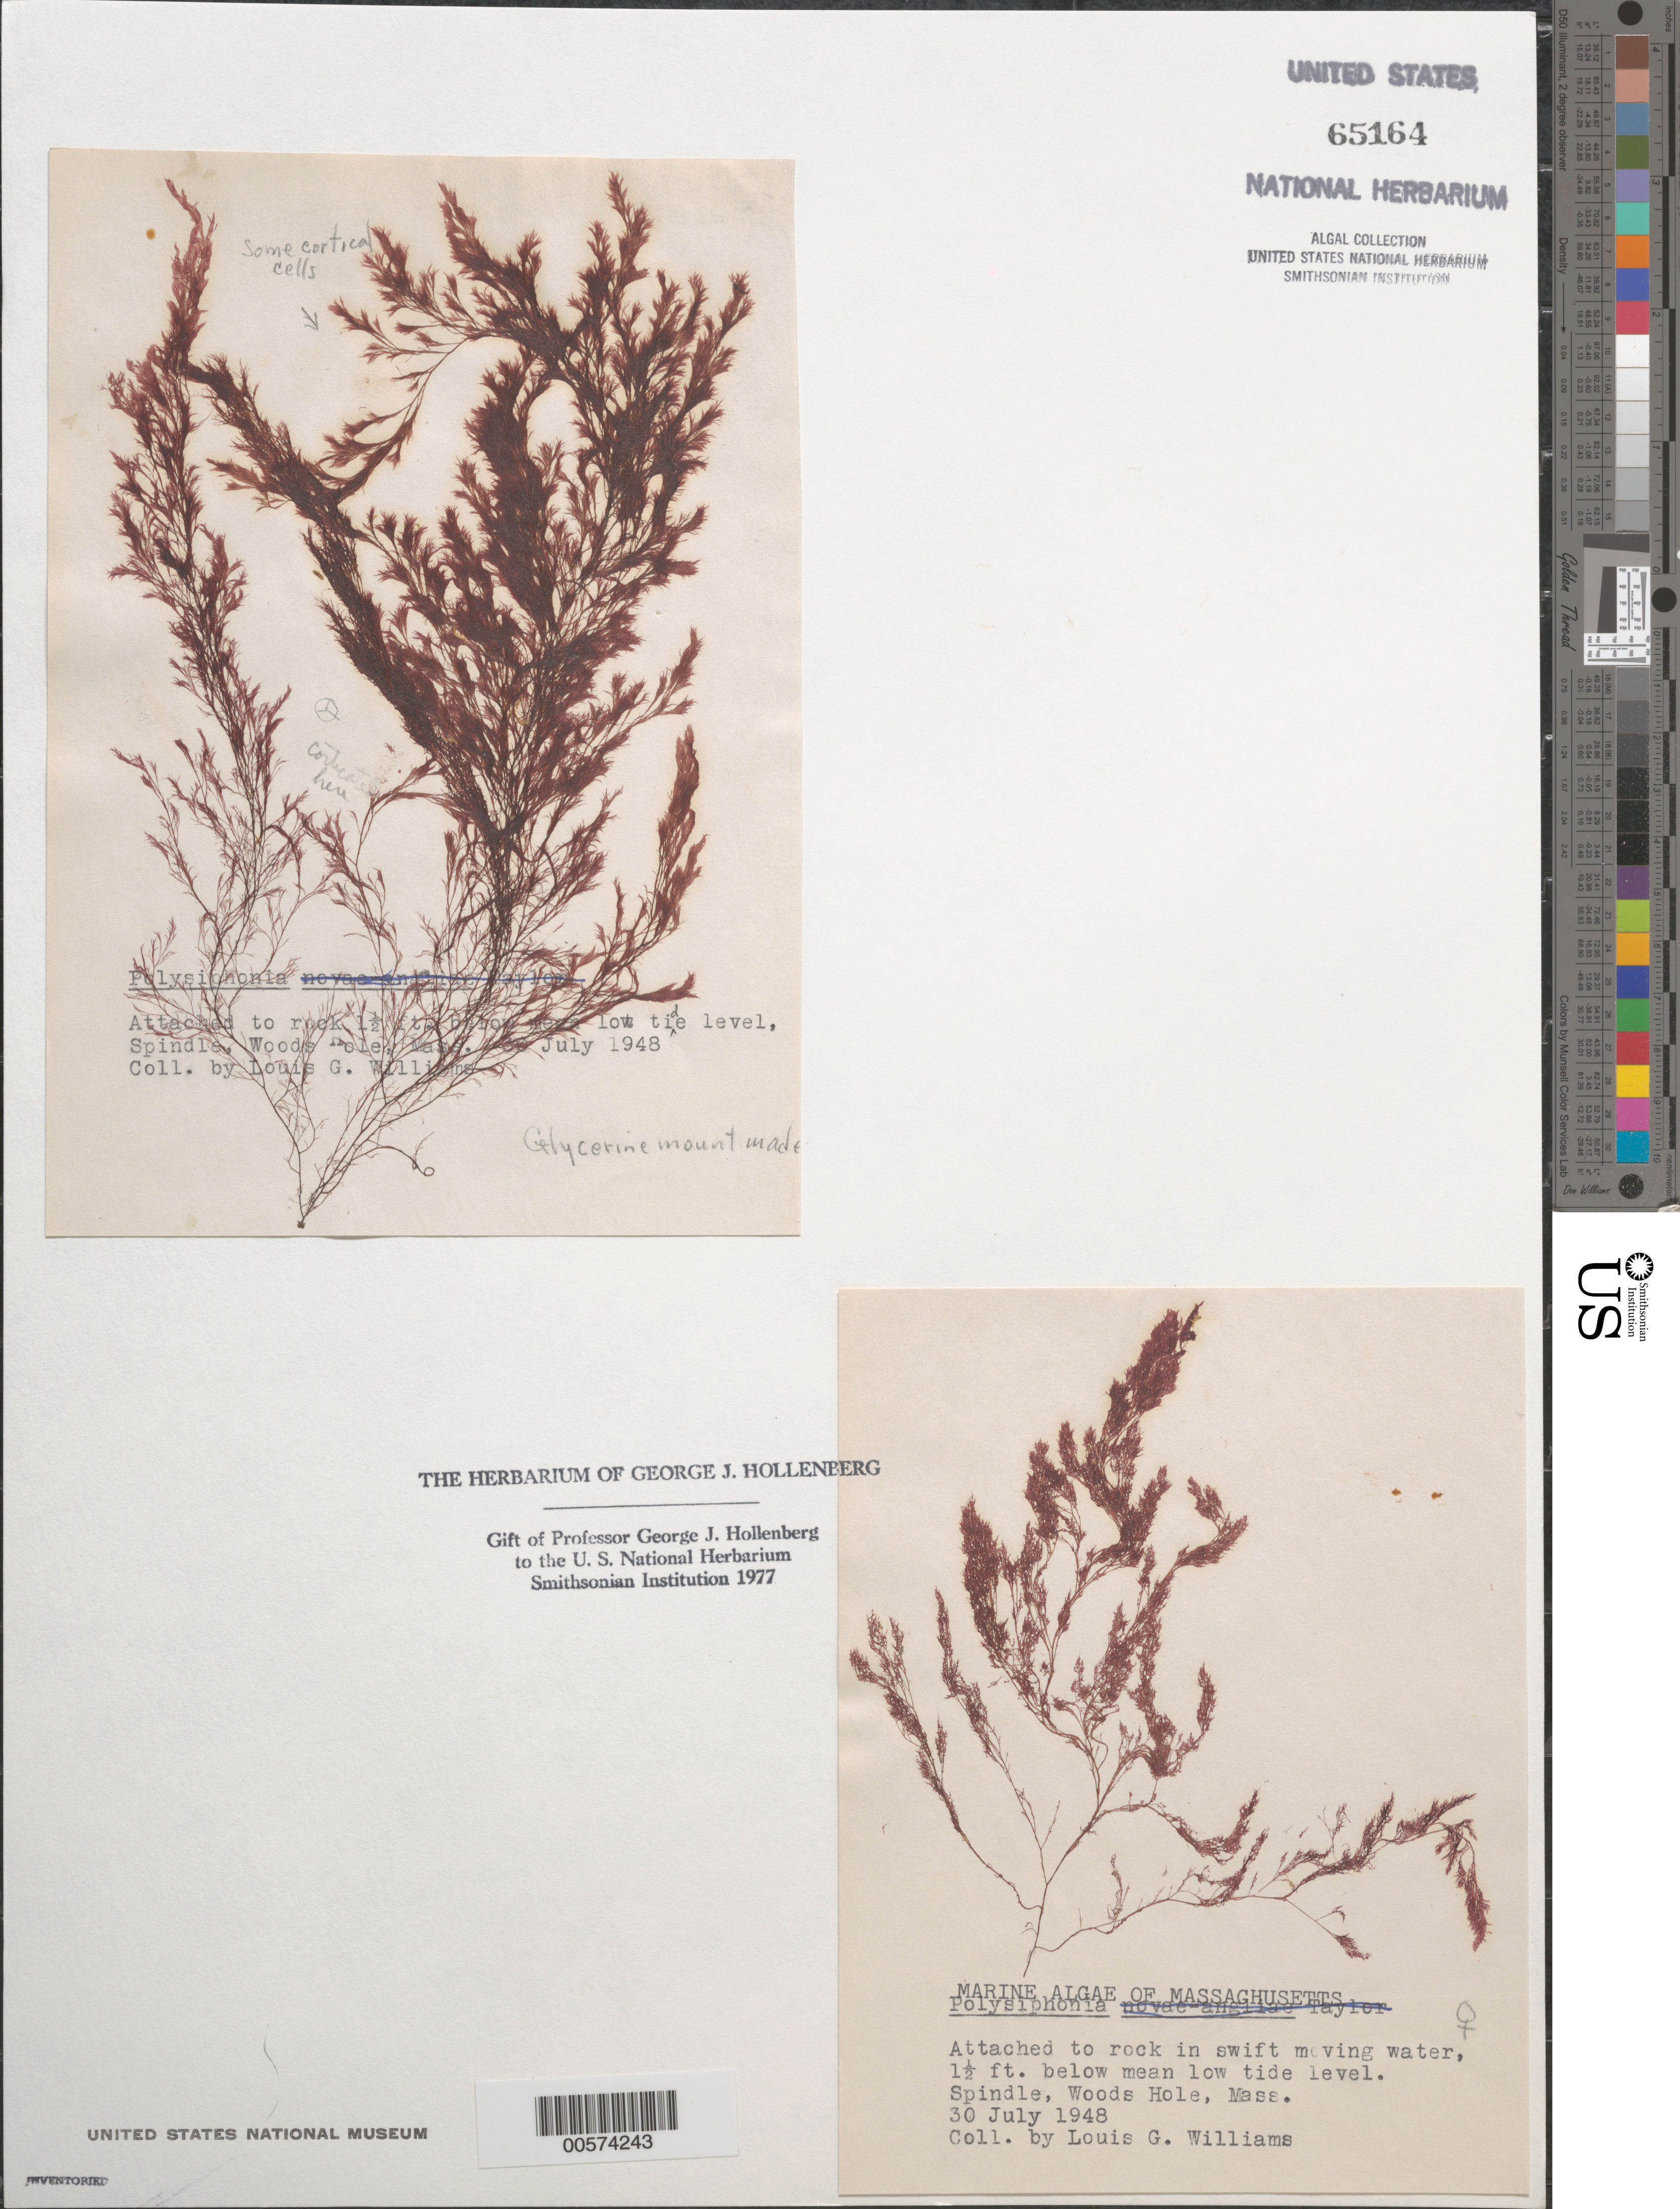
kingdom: Plantae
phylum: Rhodophyta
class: Florideophyceae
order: Ceramiales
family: Rhodomelaceae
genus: Polysiphonia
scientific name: Polysiphonia sp.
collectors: L. G. Williams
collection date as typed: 30 Jul 1948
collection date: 1948-07-30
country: United States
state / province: Massachusetts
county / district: Barnstable County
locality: Woods Hole, The Spindle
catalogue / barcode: US 65164